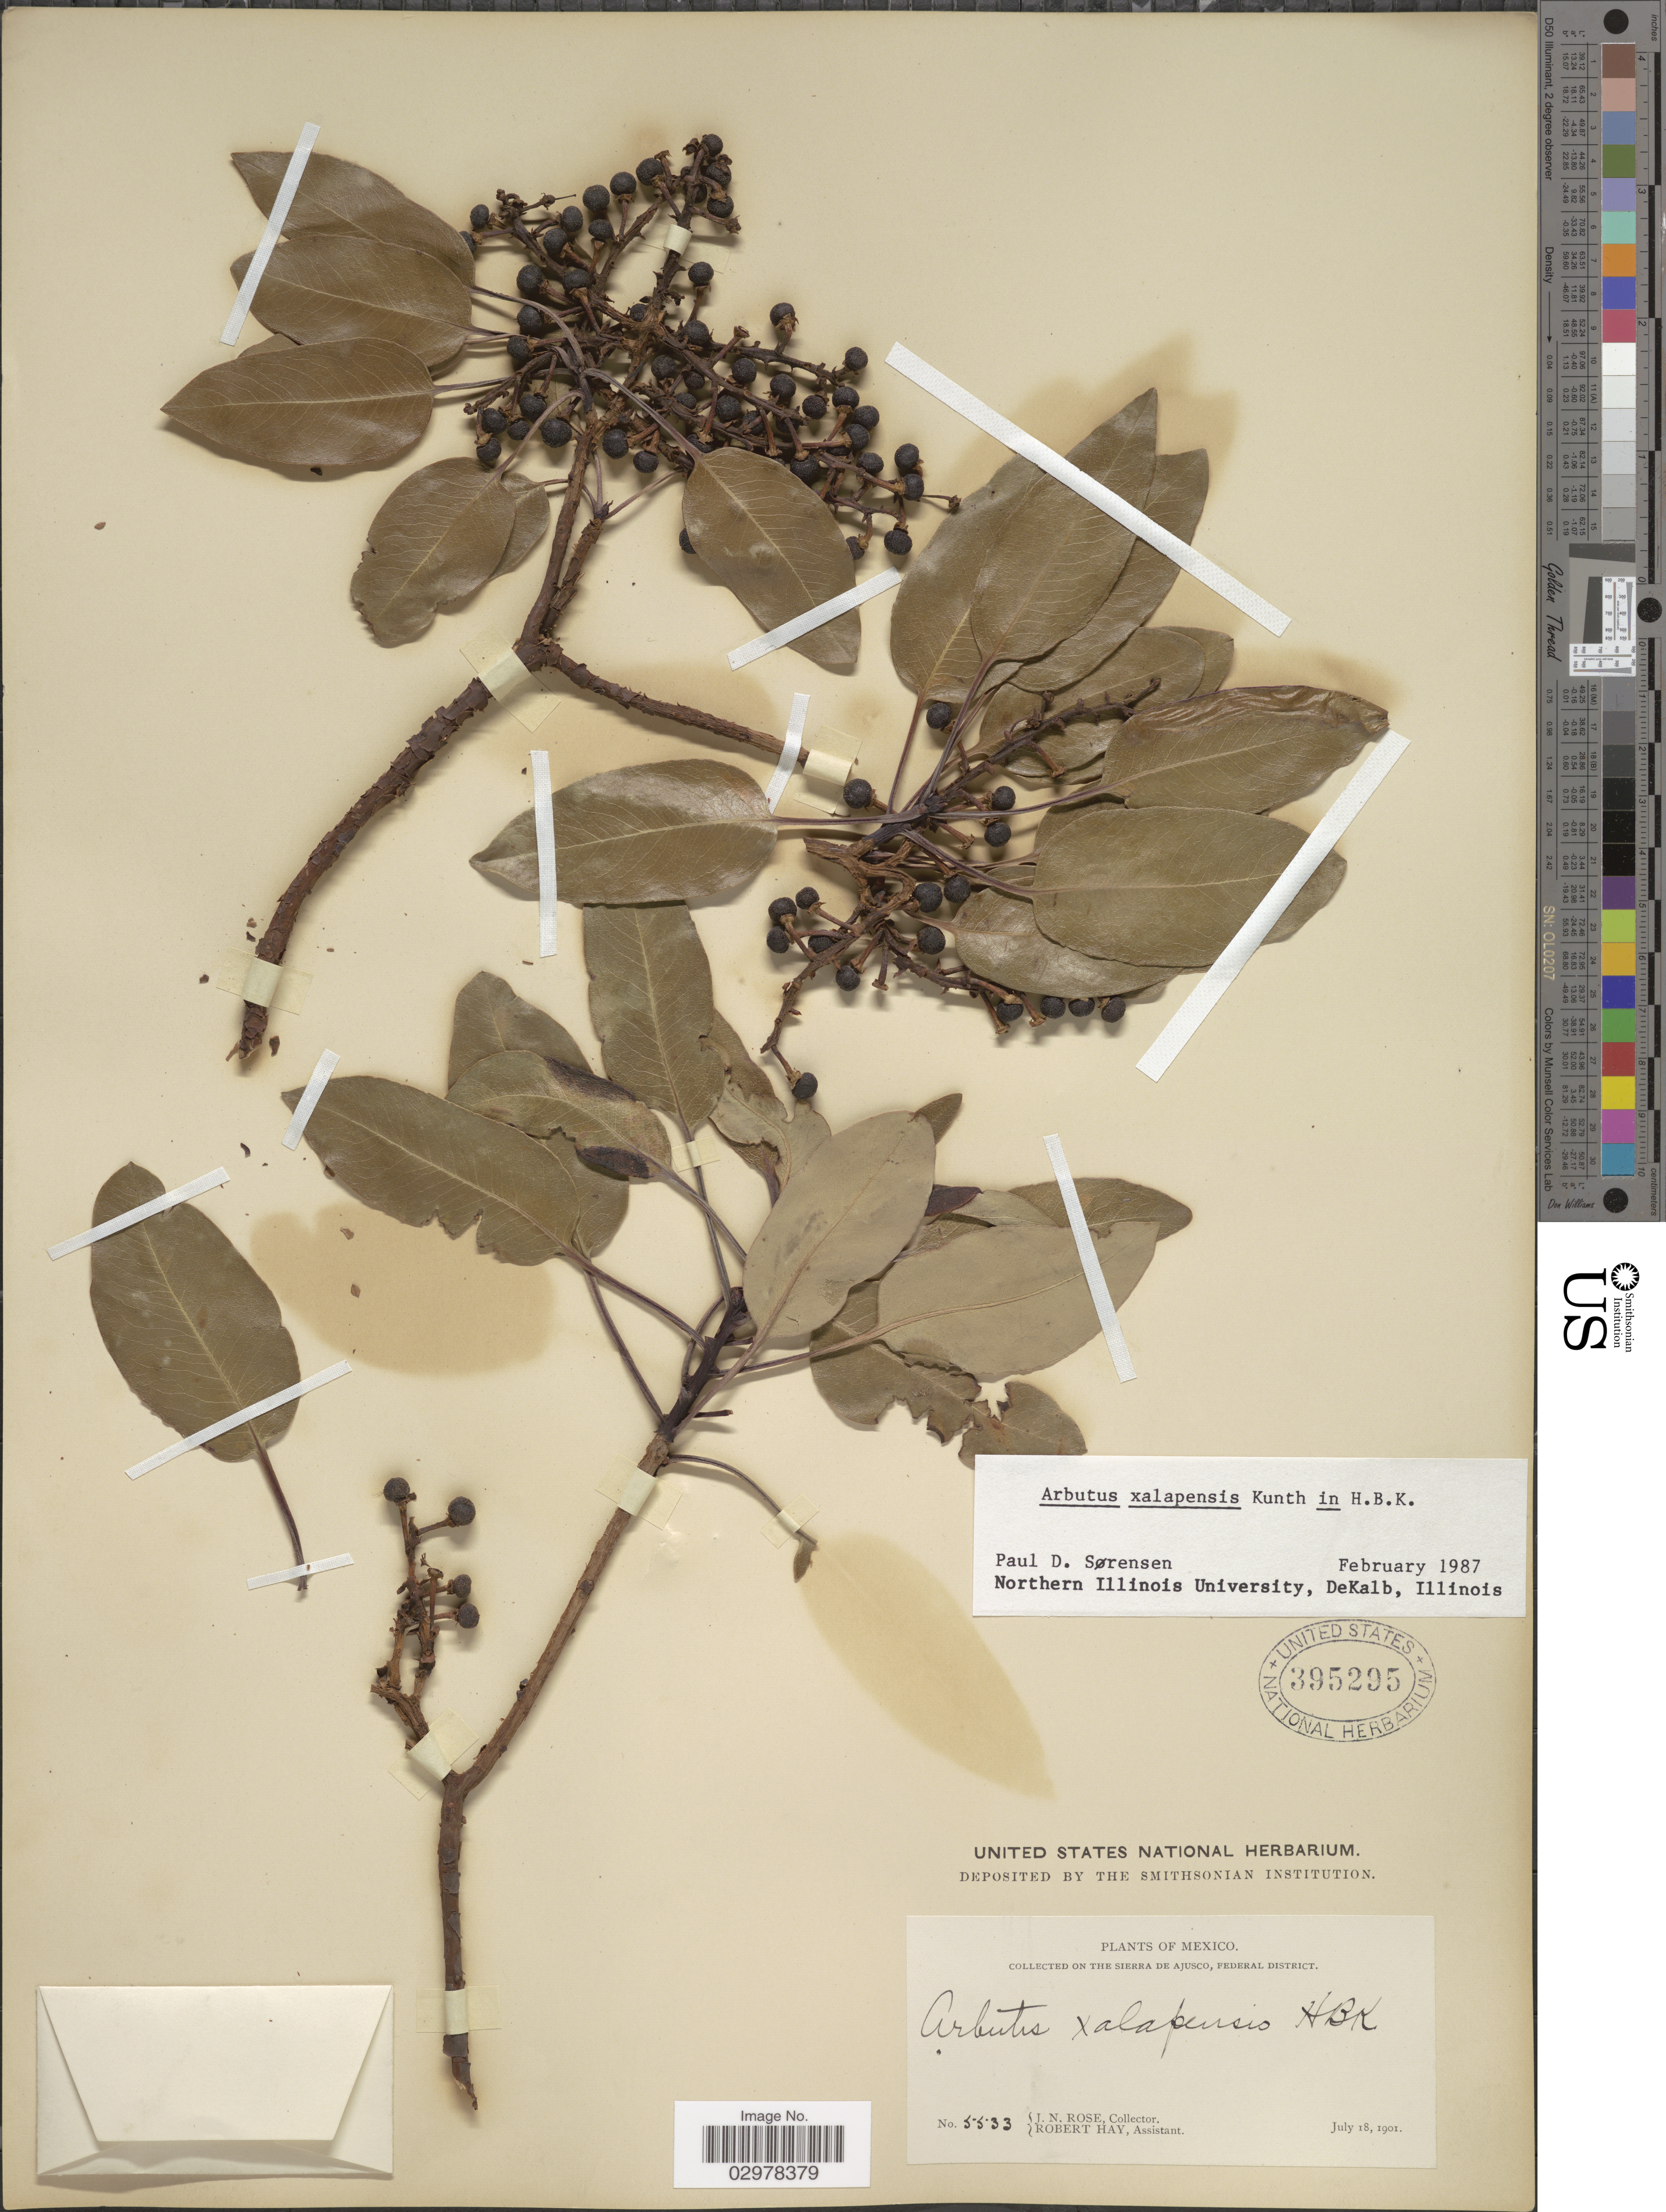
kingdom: Plantae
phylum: Tracheophyta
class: Magnoliopsida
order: Ericales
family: Ericaceae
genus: Arbutus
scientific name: Arbutus xalapensis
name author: Kunth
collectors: J. N. Rose & R. Hay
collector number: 5533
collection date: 1901-07-18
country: Mexico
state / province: Distrito Federal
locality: On the Sierra de Ajusco, Federal District.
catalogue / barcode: US 395295